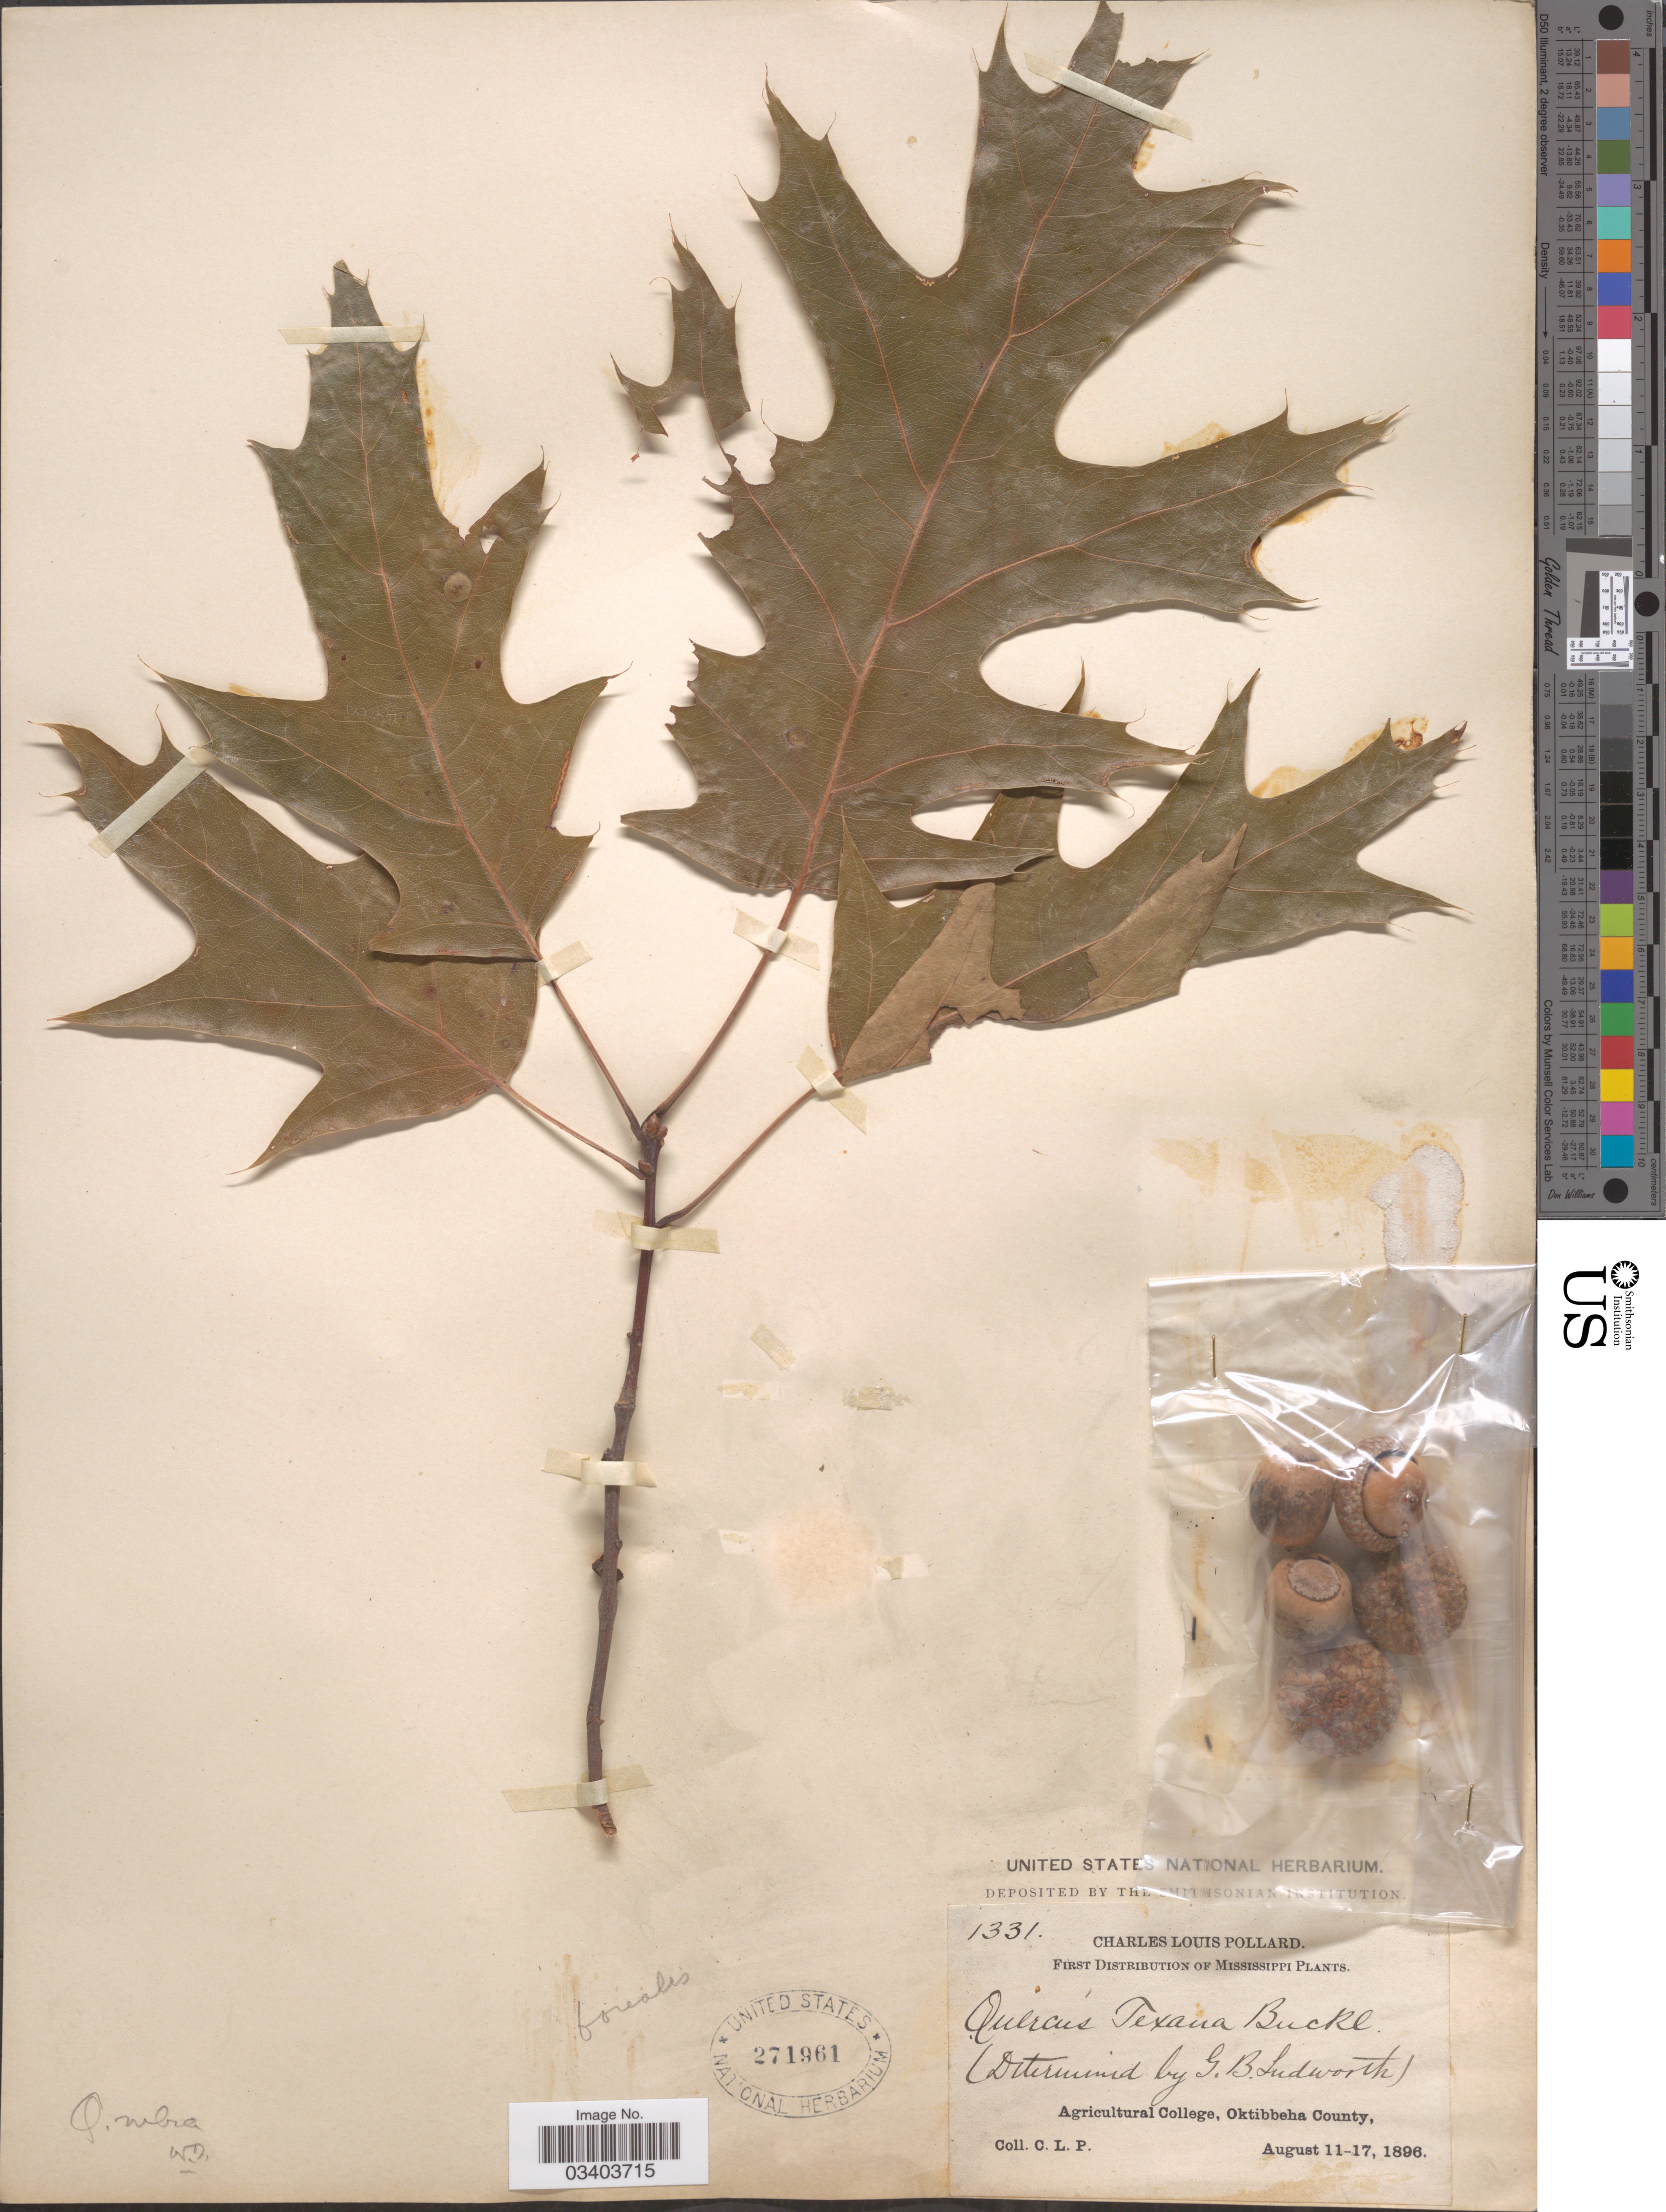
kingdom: Plantae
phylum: Tracheophyta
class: Magnoliopsida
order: Fagales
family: Fagaceae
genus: Quercus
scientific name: Quercus borealis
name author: F. Michx.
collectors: C. L. Pollard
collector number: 1331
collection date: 1896-08-11/1896-08-17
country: United States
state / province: Mississippi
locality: Agricultural College, Oktibbeha County.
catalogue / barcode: US 271961